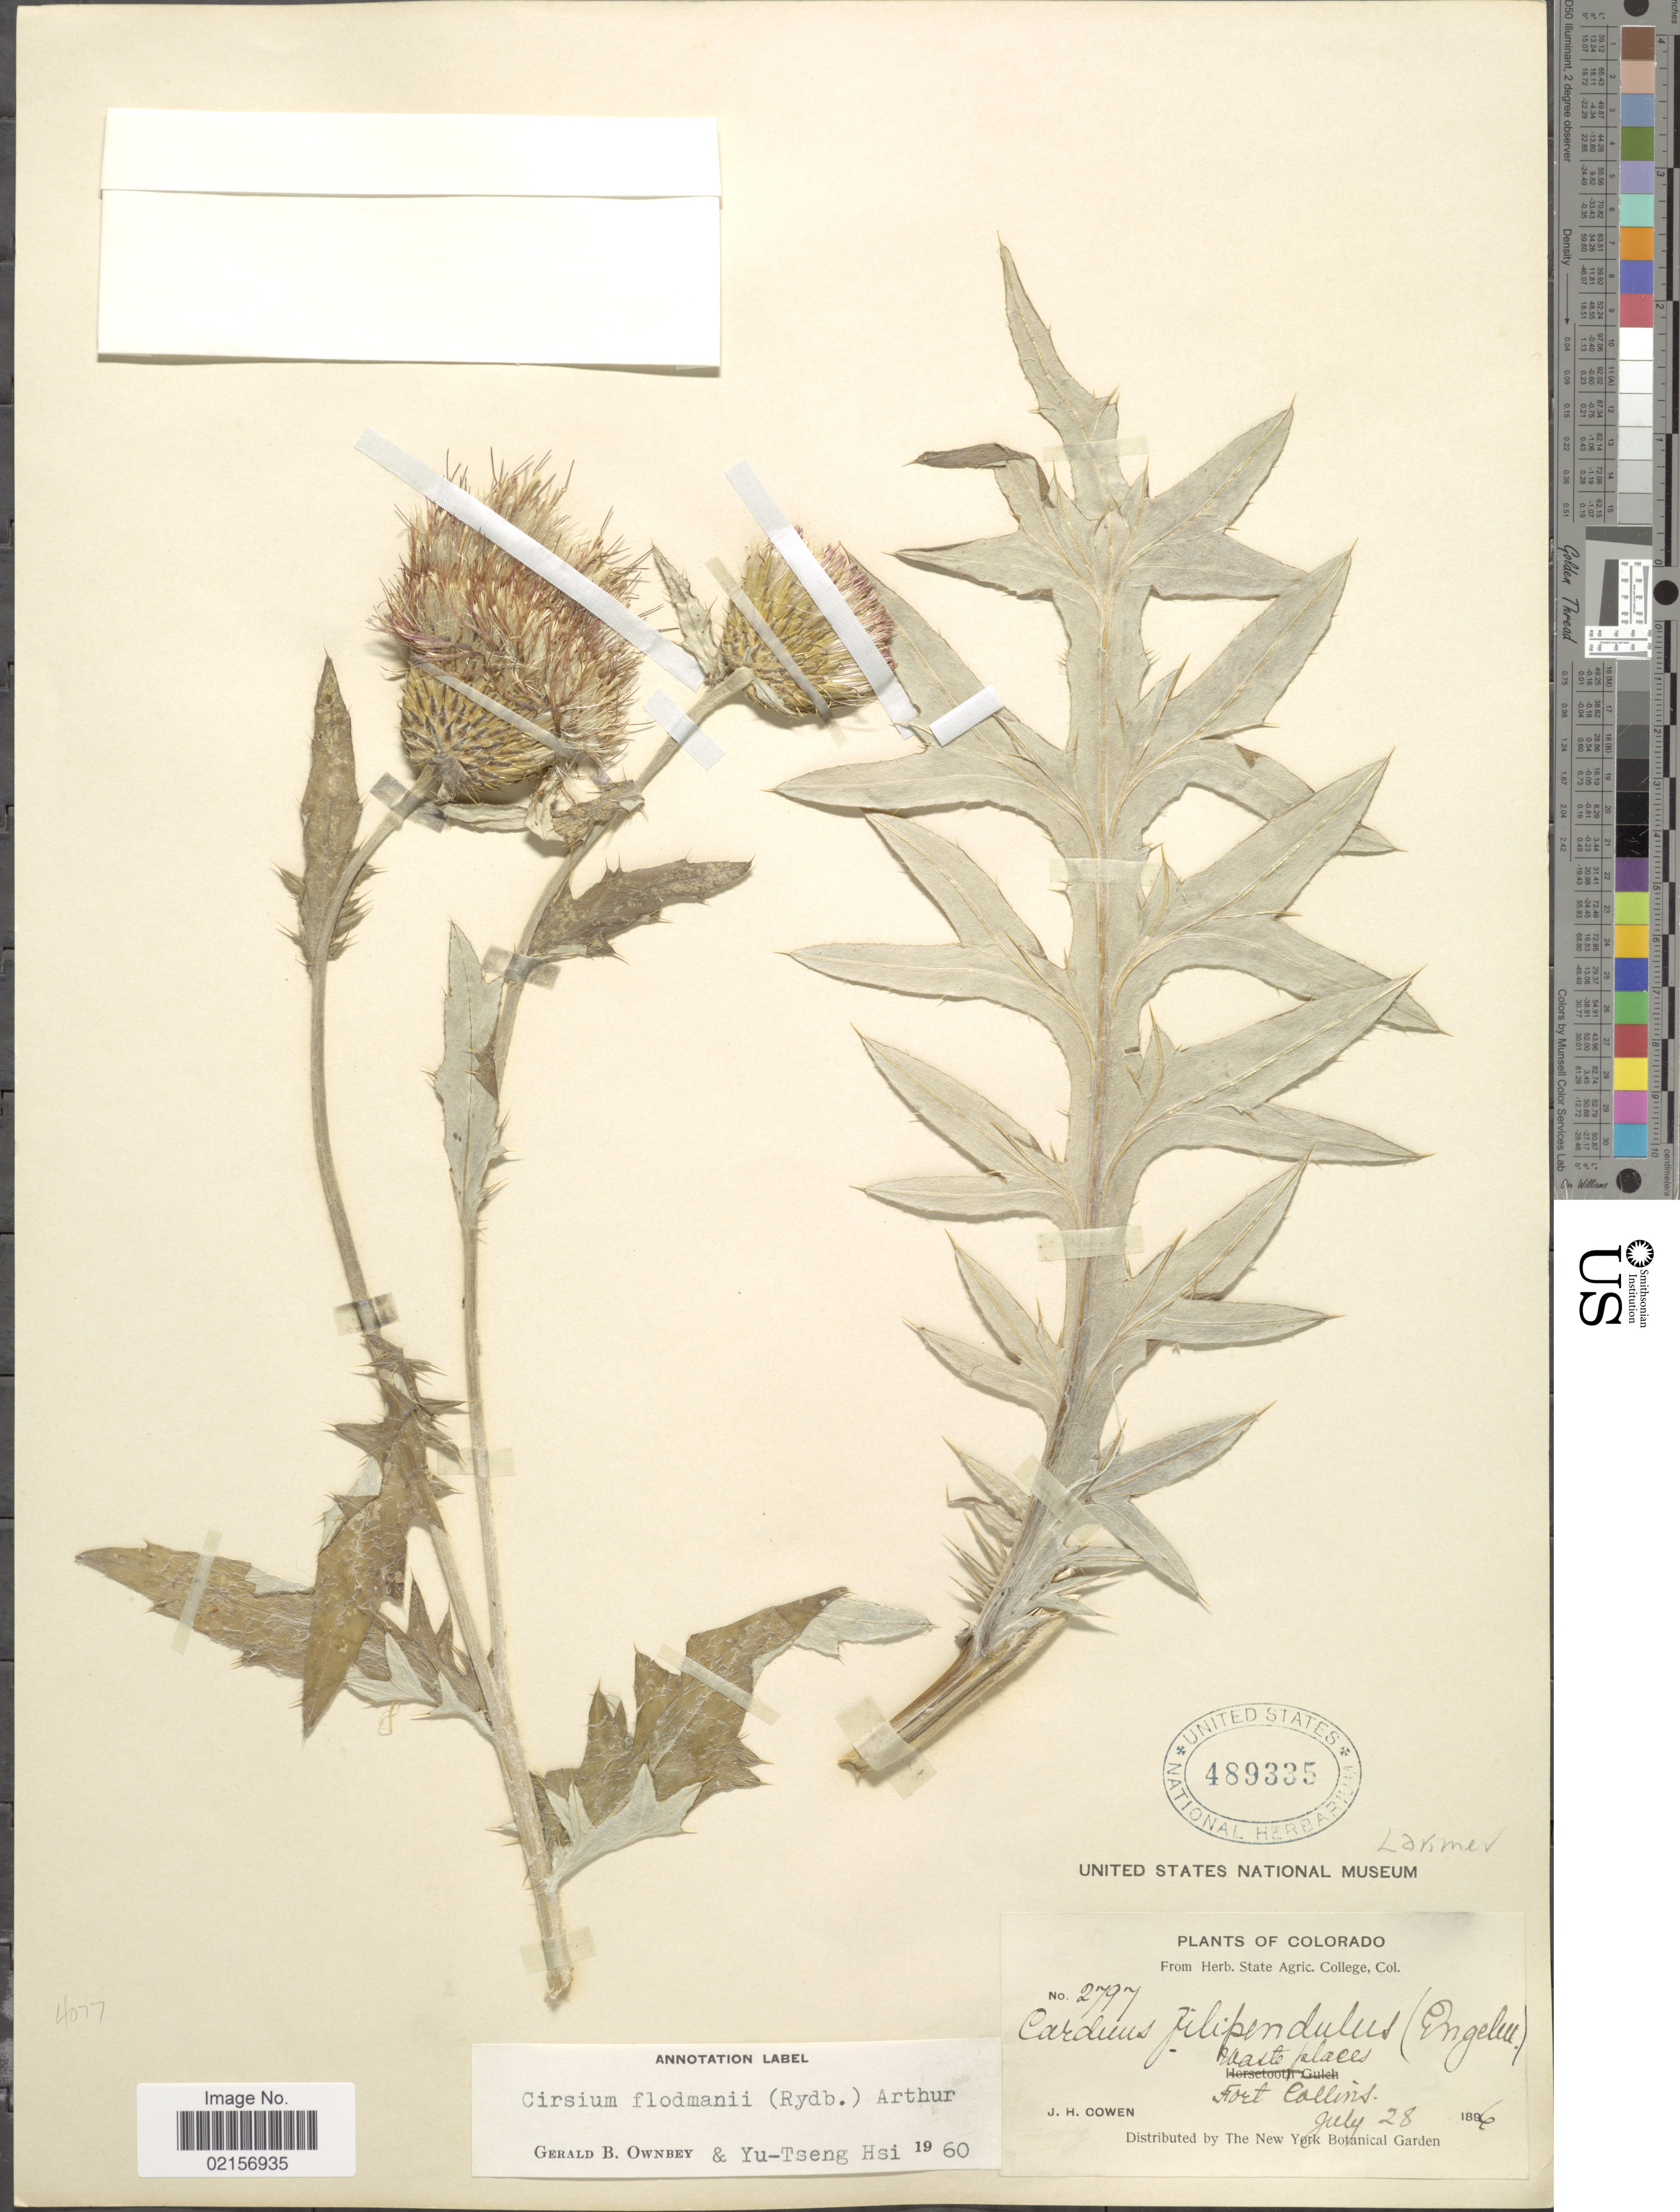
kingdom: Plantae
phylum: Tracheophyta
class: Magnoliopsida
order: Asterales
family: Asteraceae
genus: Cirsium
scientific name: Cirsium flodmanii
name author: (Rydb.) Arthur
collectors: J. H. Cowen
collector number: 2797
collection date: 1896-07-28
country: United States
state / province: Colorado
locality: Waste places, Fort Collins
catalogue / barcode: US 489335